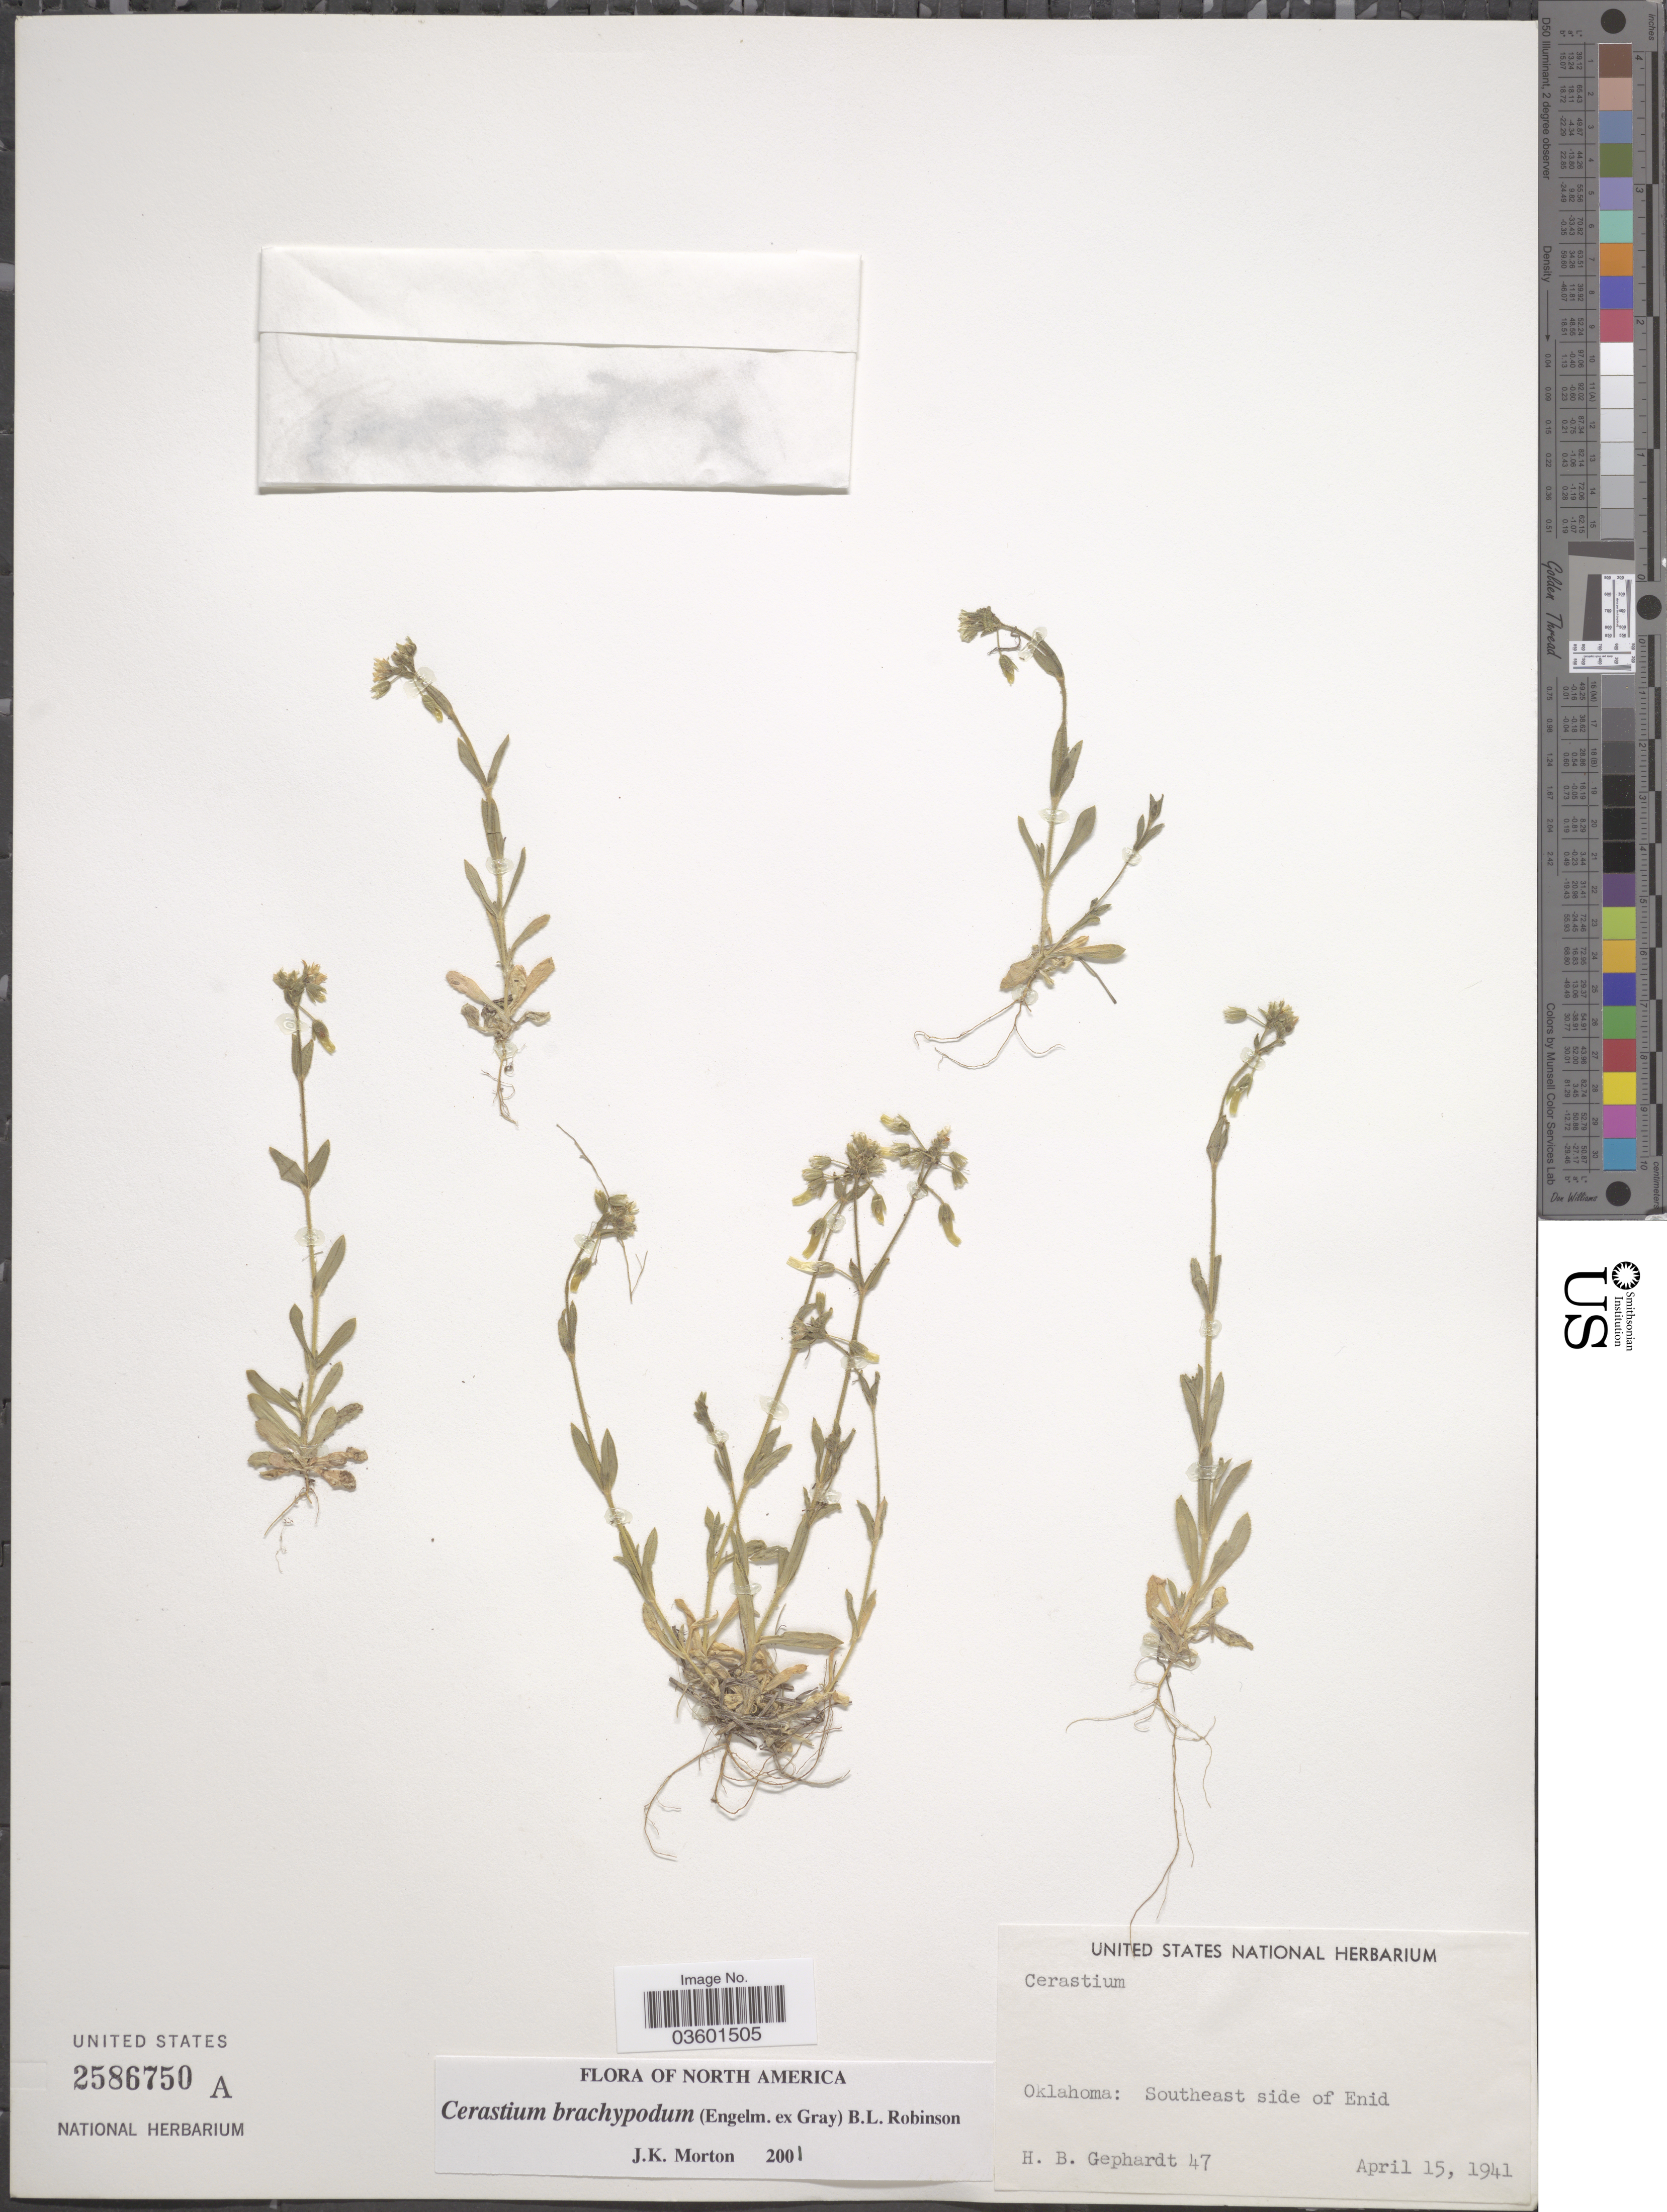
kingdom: Plantae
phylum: Tracheophyta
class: Magnoliopsida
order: Caryophyllales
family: Caryophyllaceae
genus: Cerastium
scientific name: Cerastium brachypodum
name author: (Engelm. ex A. Gray) B.L. Rob.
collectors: H. Gephardt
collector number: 47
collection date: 1941-04-15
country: United States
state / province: Oklahoma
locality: Southeast side of Enid.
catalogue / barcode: US 2586750A